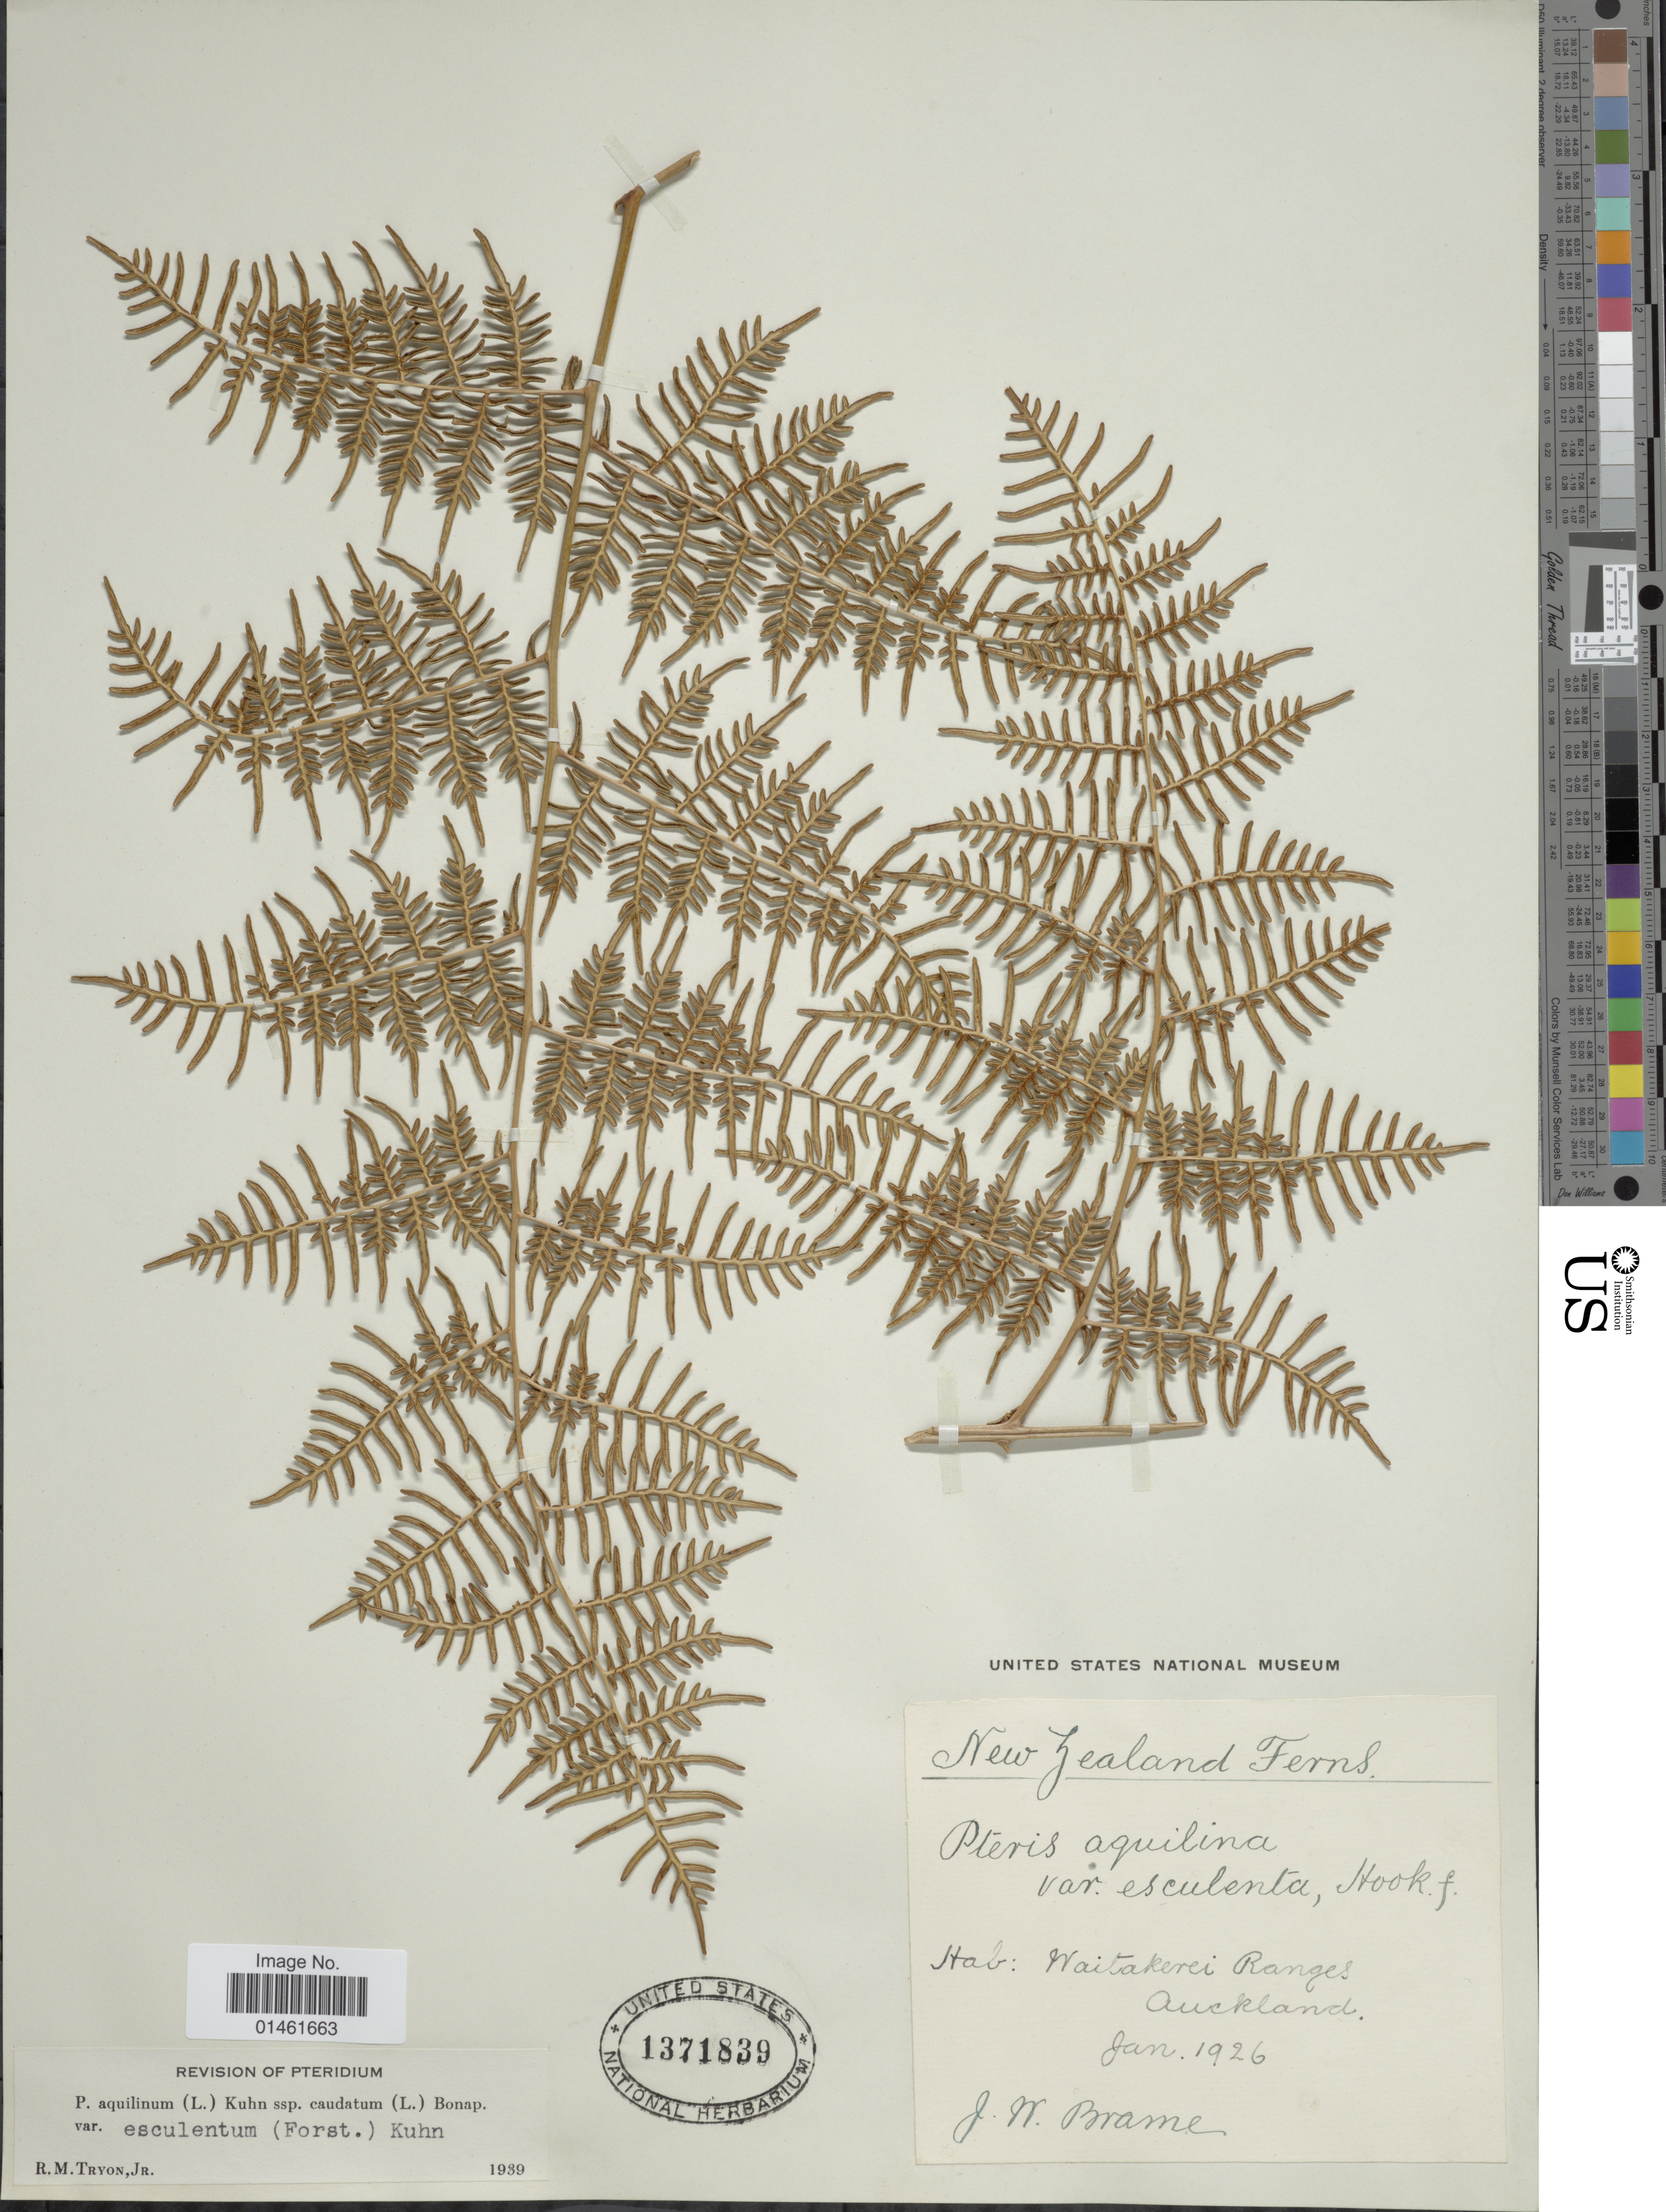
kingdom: Plantae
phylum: Tracheophyta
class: Polypodiopsida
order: Polypodiales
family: Dennstaedtiaceae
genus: Pteridium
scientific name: Pteridium esculentum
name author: (G. Forst.) Cockayne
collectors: J. Brame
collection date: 1926-01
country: New Zealand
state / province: Auckland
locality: New Zealand, Waitakaerei Ranges, Auckland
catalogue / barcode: US 1371839